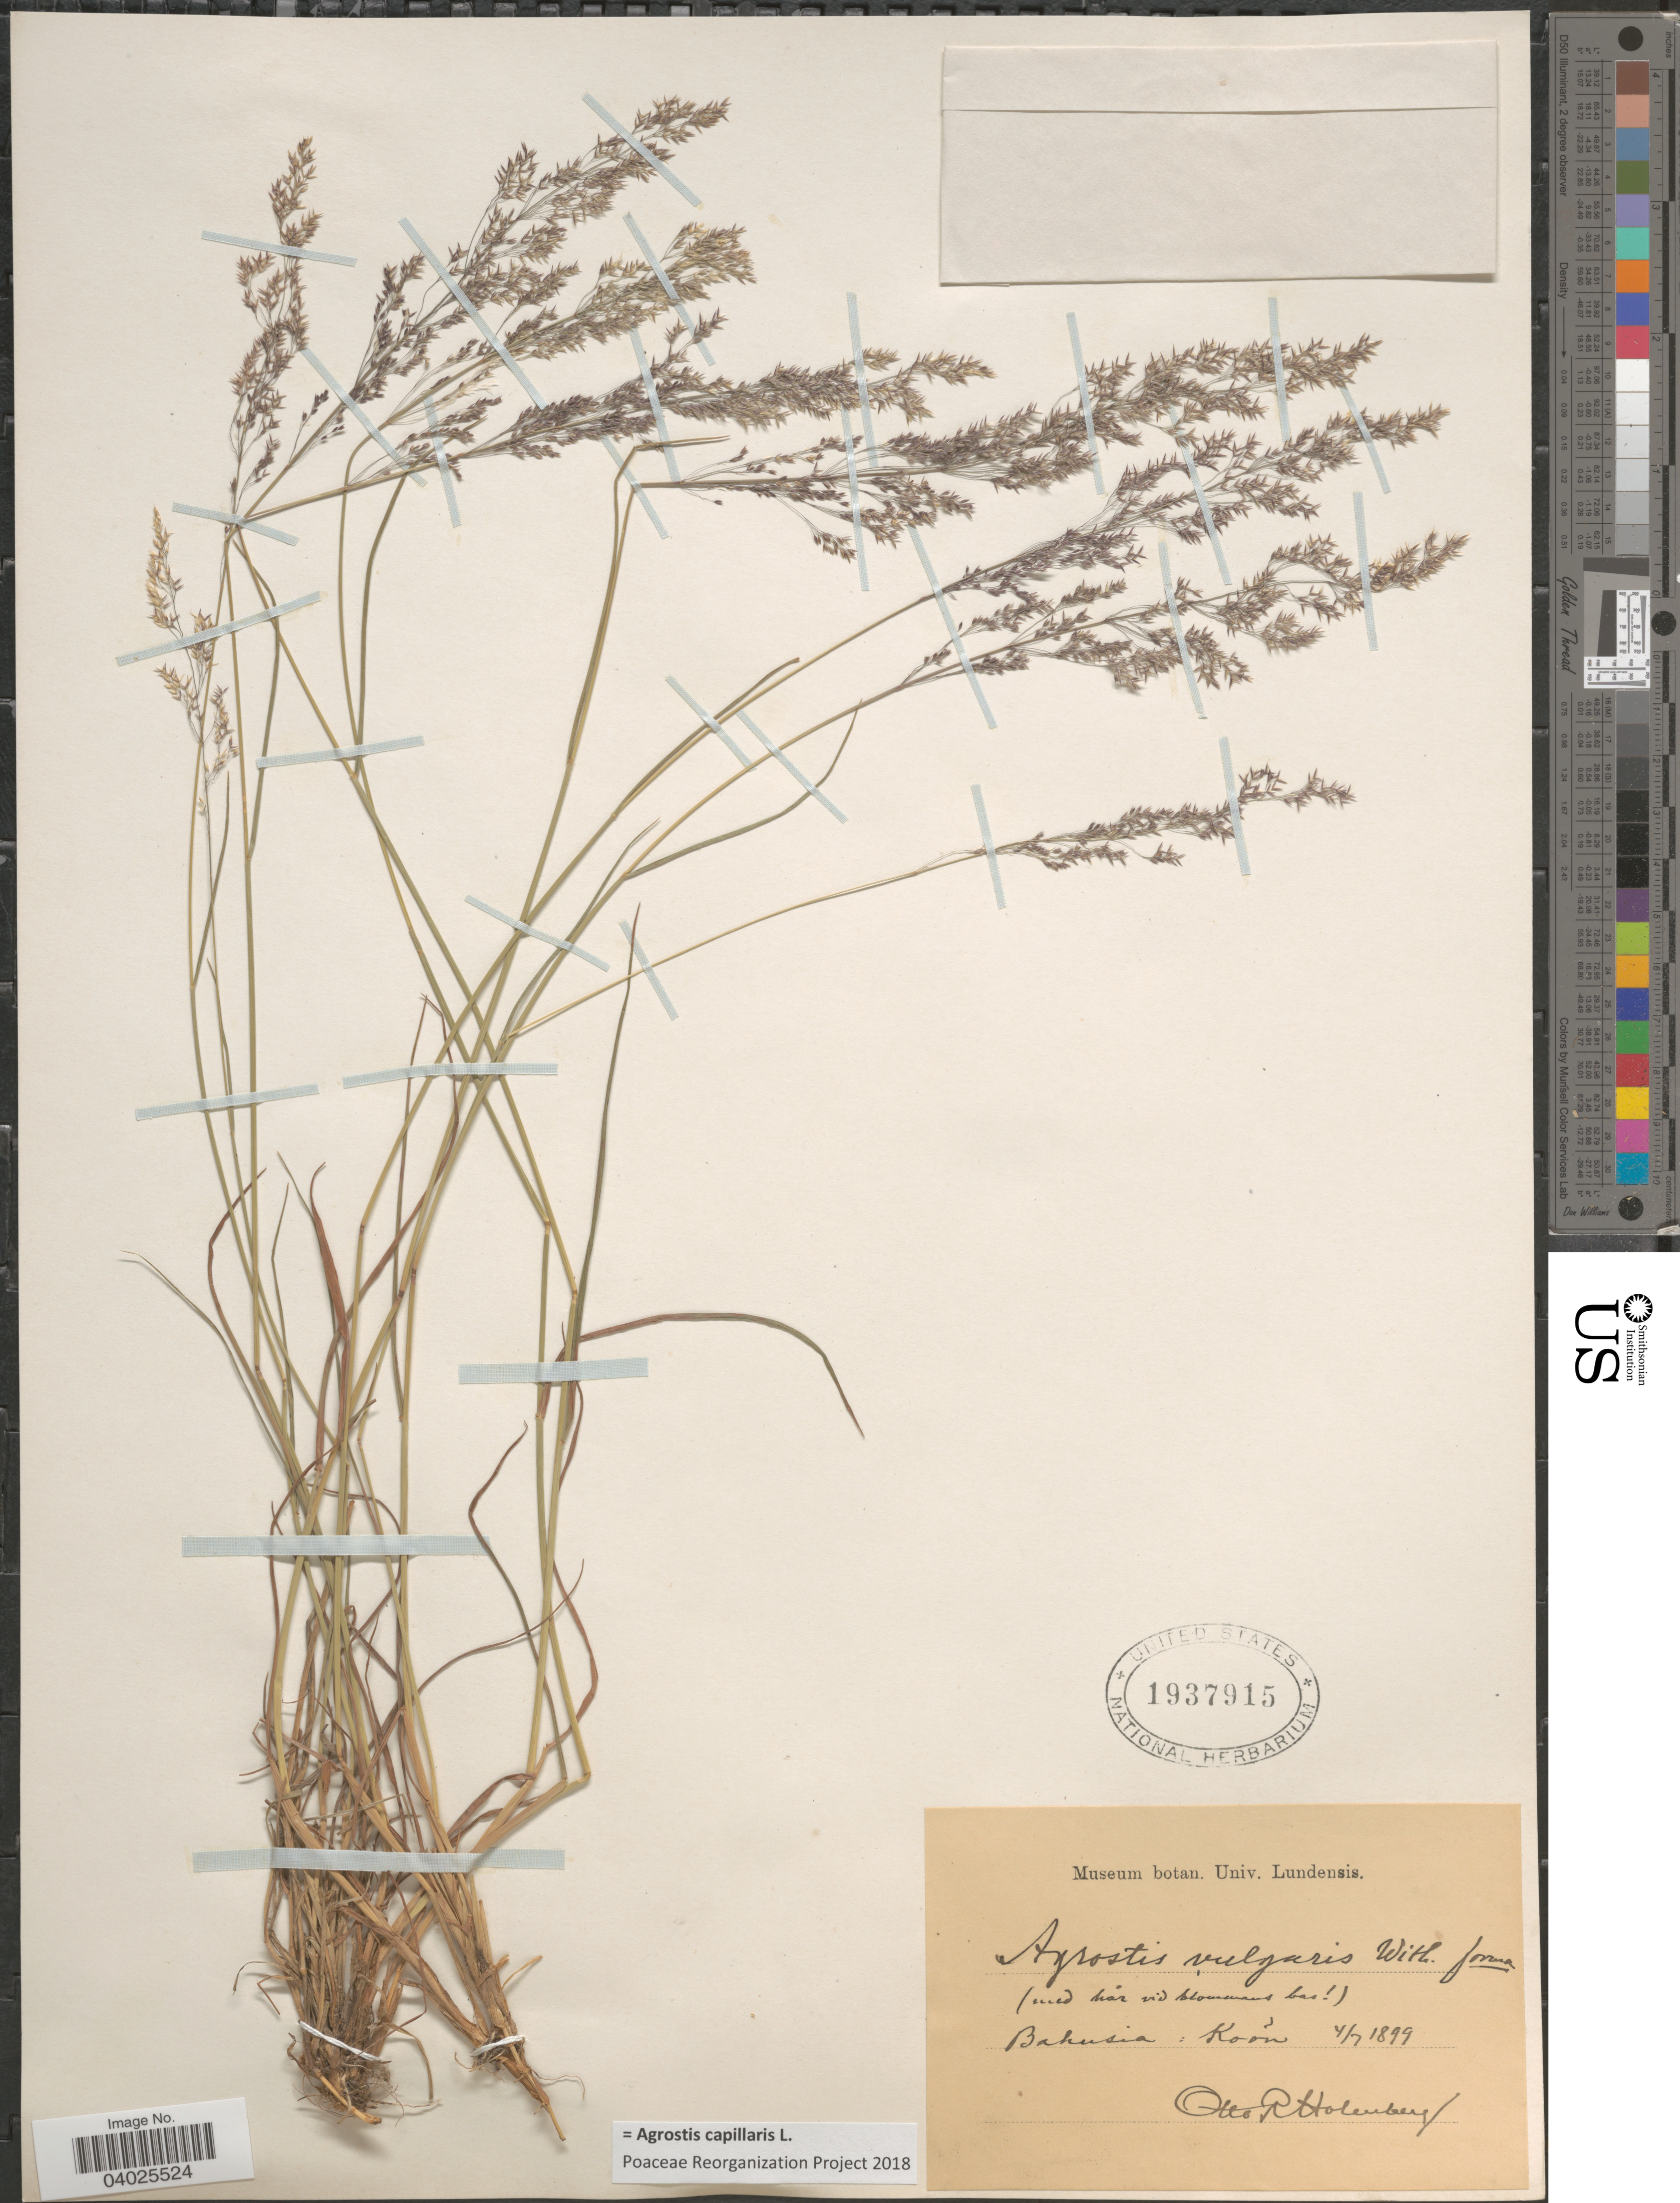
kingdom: Plantae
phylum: Tracheophyta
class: Liliopsida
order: Poales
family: Poaceae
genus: Agrostis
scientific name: Agrostis capillaris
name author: L.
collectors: O. Holmberg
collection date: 1899-07-04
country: Sweden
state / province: Västra Götaland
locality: Bahusia : Koon.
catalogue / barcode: US 1937915